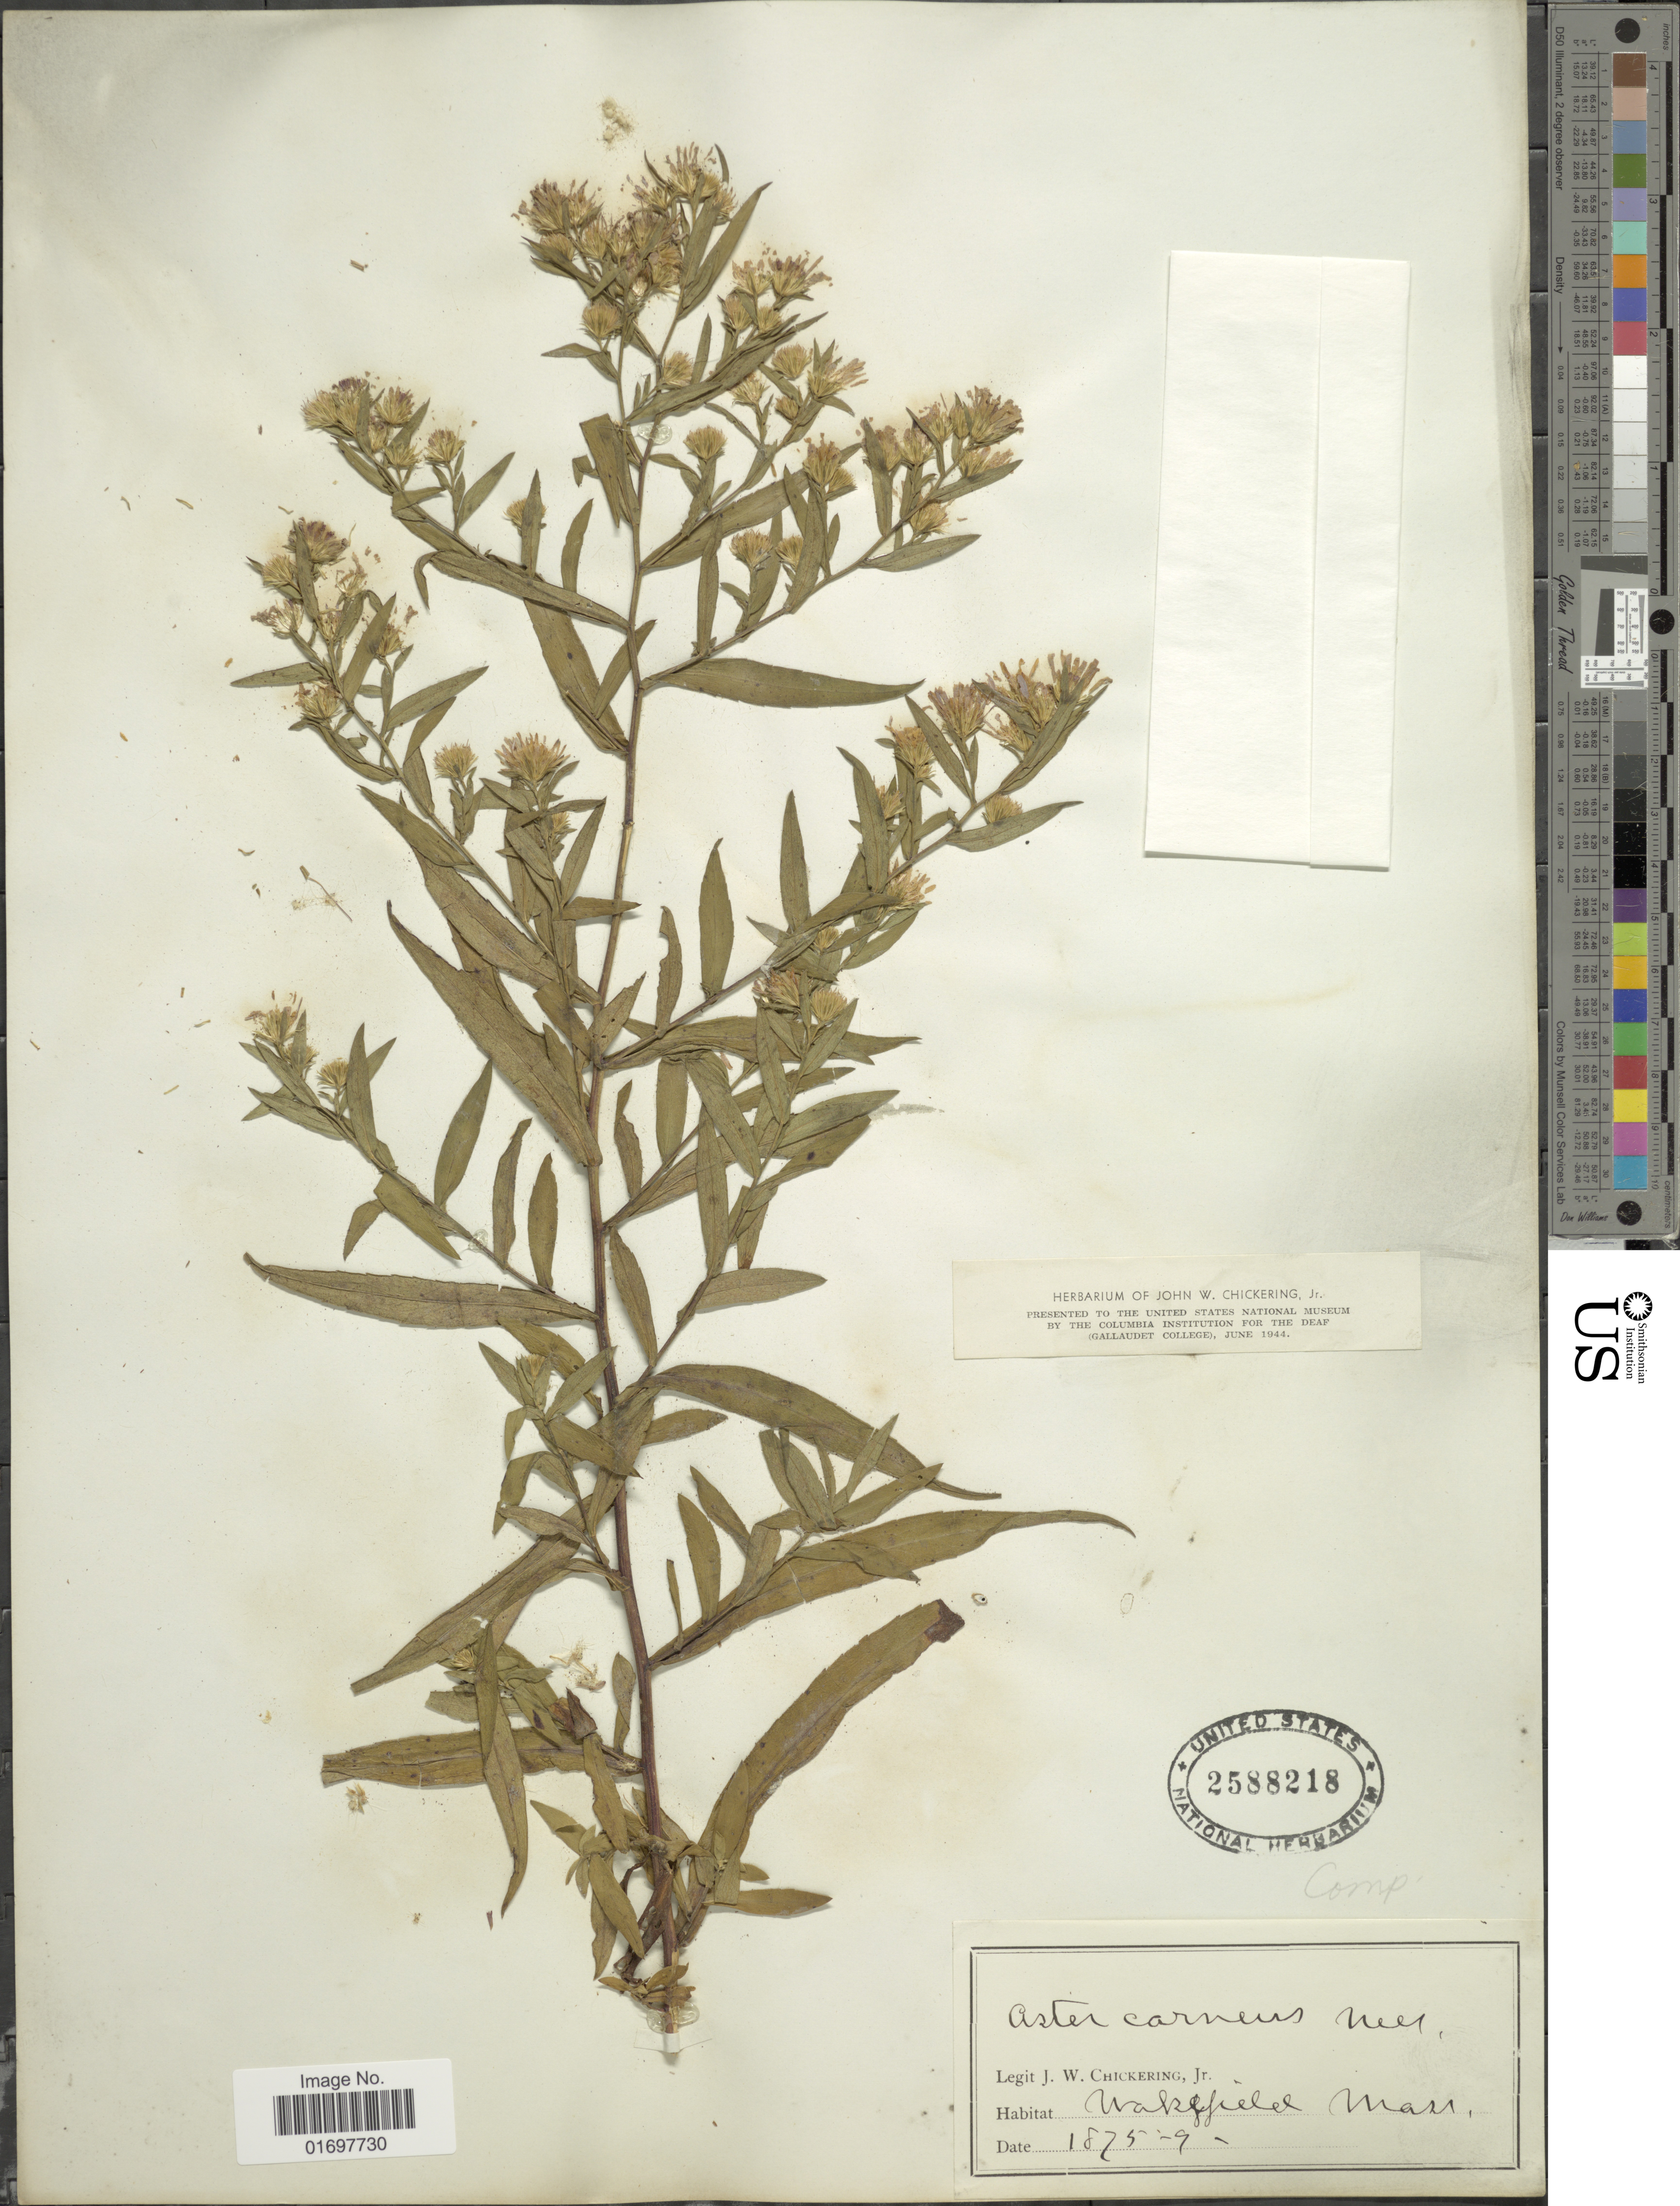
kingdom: Plantae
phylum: Tracheophyta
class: Magnoliopsida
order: Asterales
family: Asteraceae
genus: Symphyotrichum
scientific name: Symphyotrichum novi-belgii var. novi-belgii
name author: (L.) G.L. Nesom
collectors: J. W. Chickering Jr.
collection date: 1875-09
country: United States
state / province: Massachusetts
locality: Wakefield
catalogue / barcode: US 2588218